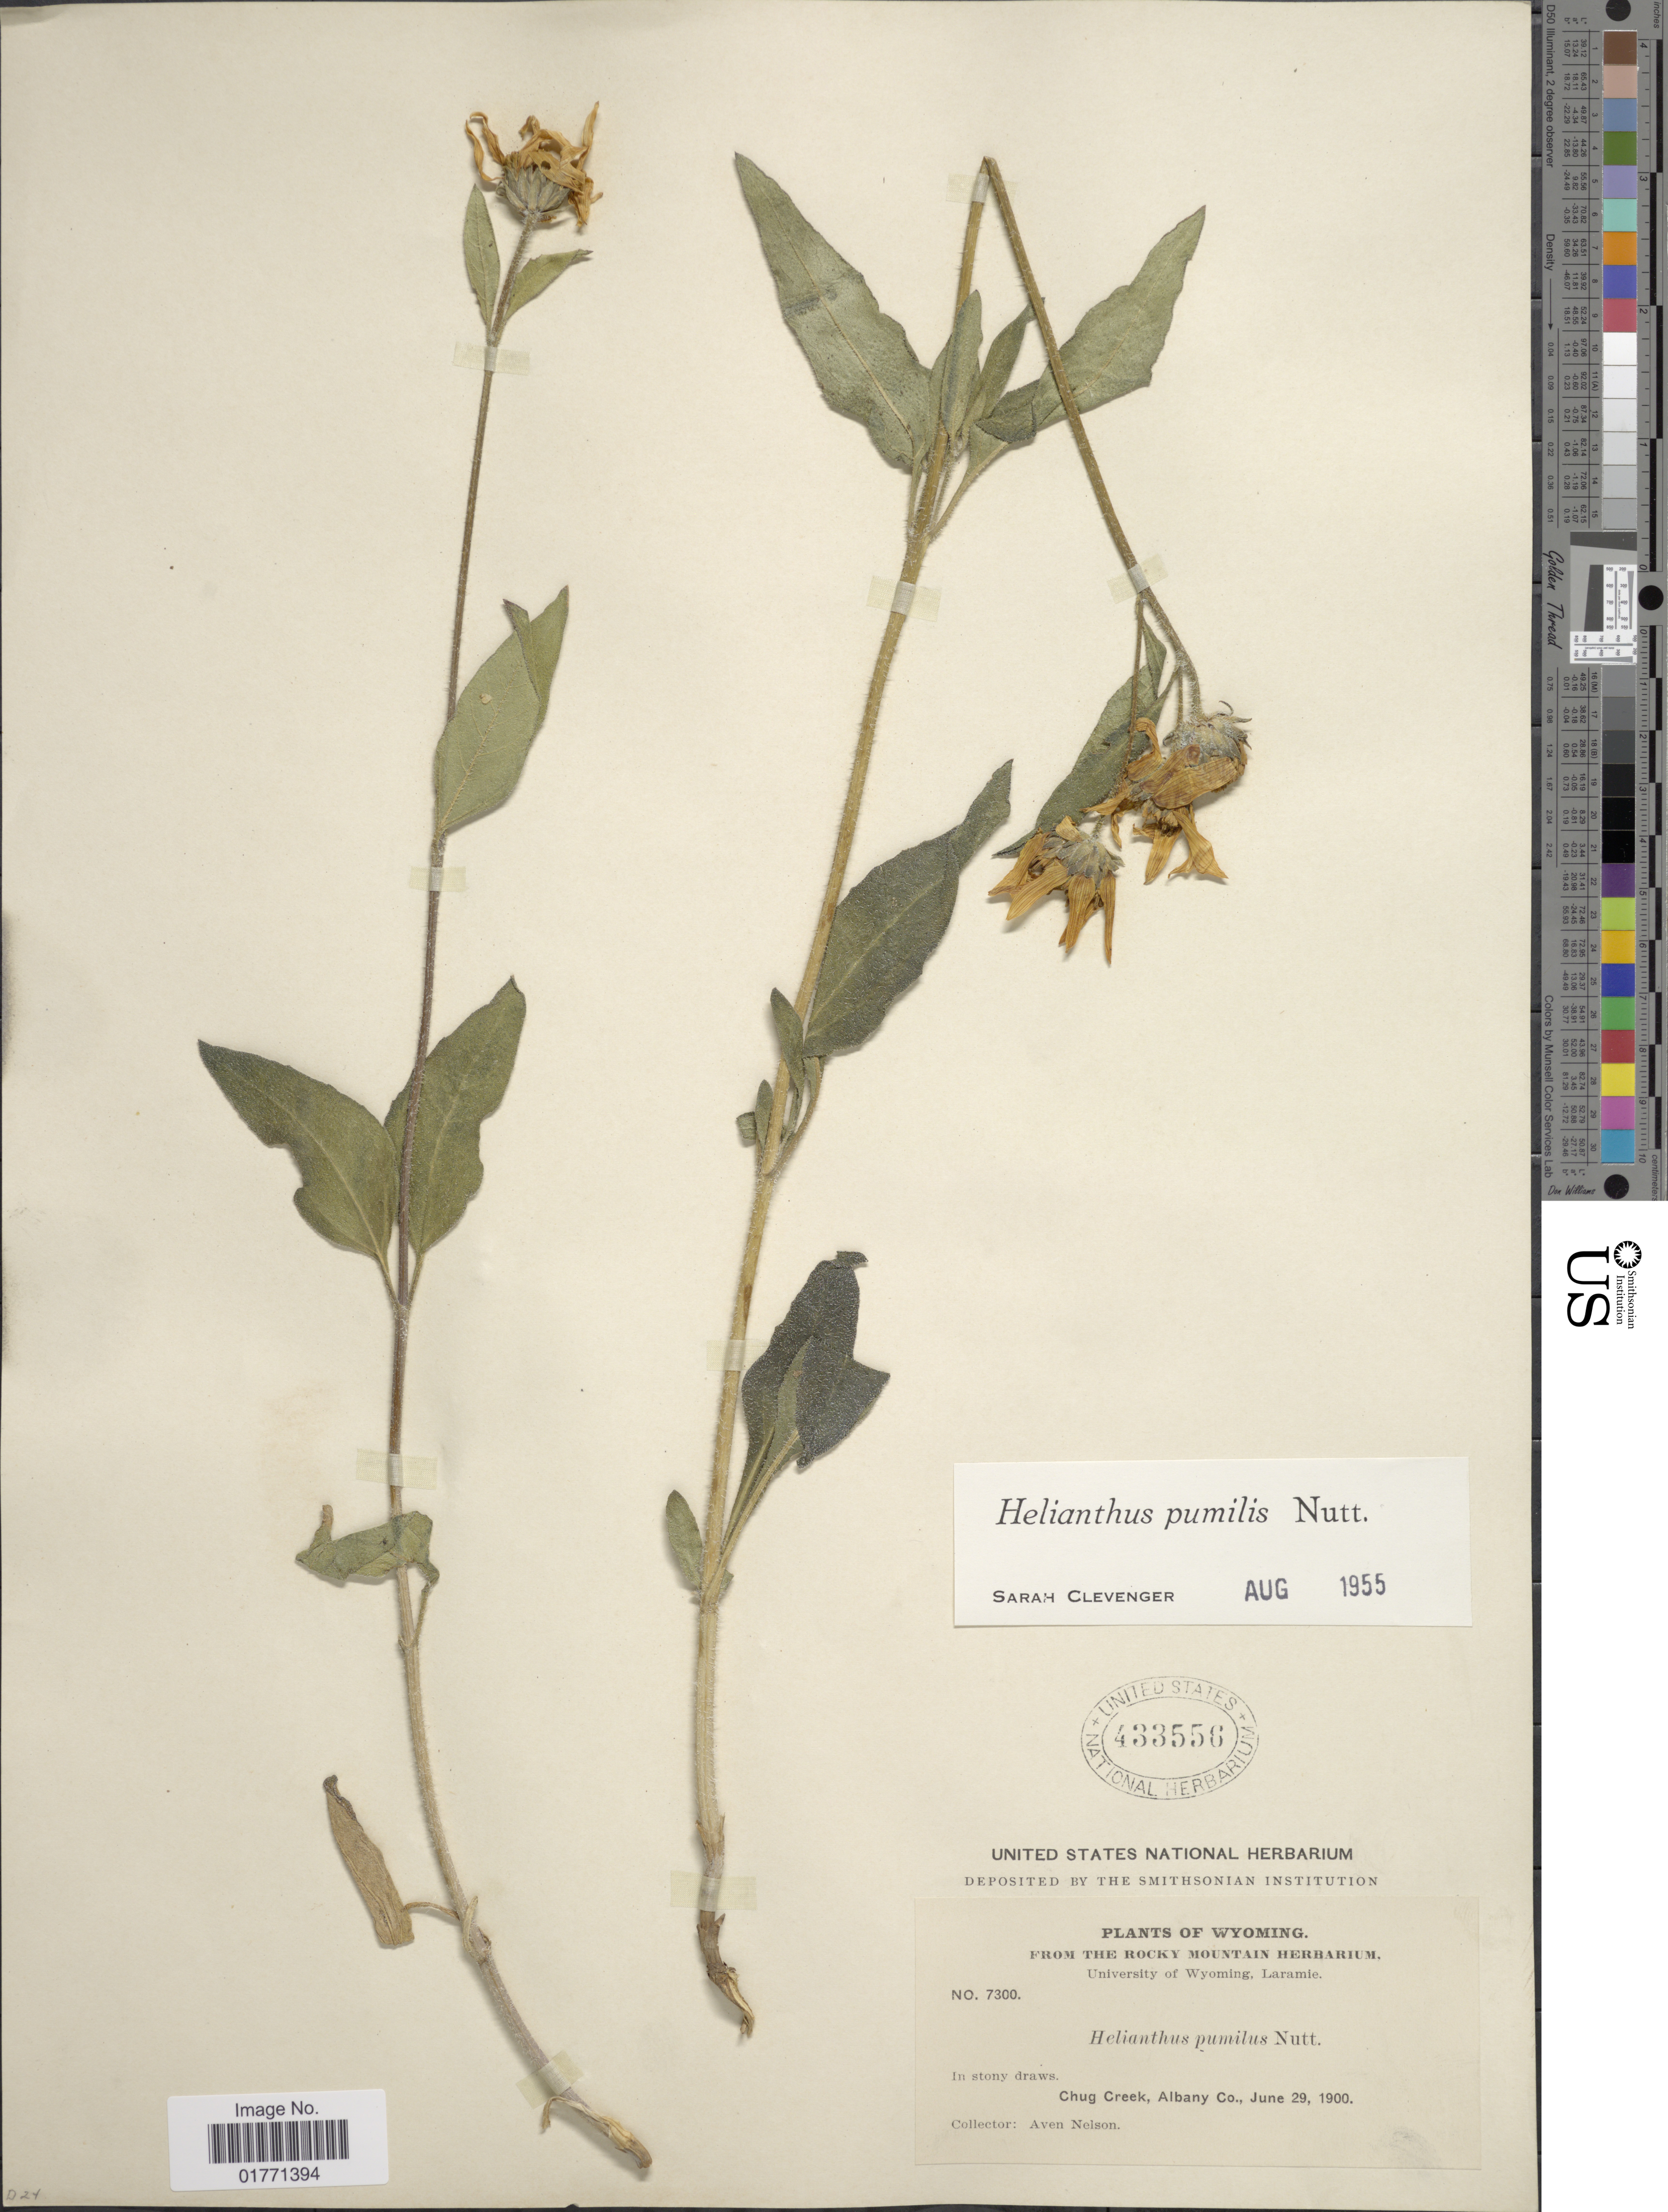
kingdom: Plantae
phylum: Tracheophyta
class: Magnoliopsida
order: Asterales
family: Asteraceae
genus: Helianthus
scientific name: Helianthus pumilis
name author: Nutt.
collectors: A. Nelson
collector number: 7300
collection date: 1900-06-29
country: United States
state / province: Wyoming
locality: In stony draws, Chug Creek, Albany Co.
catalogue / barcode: US 433556